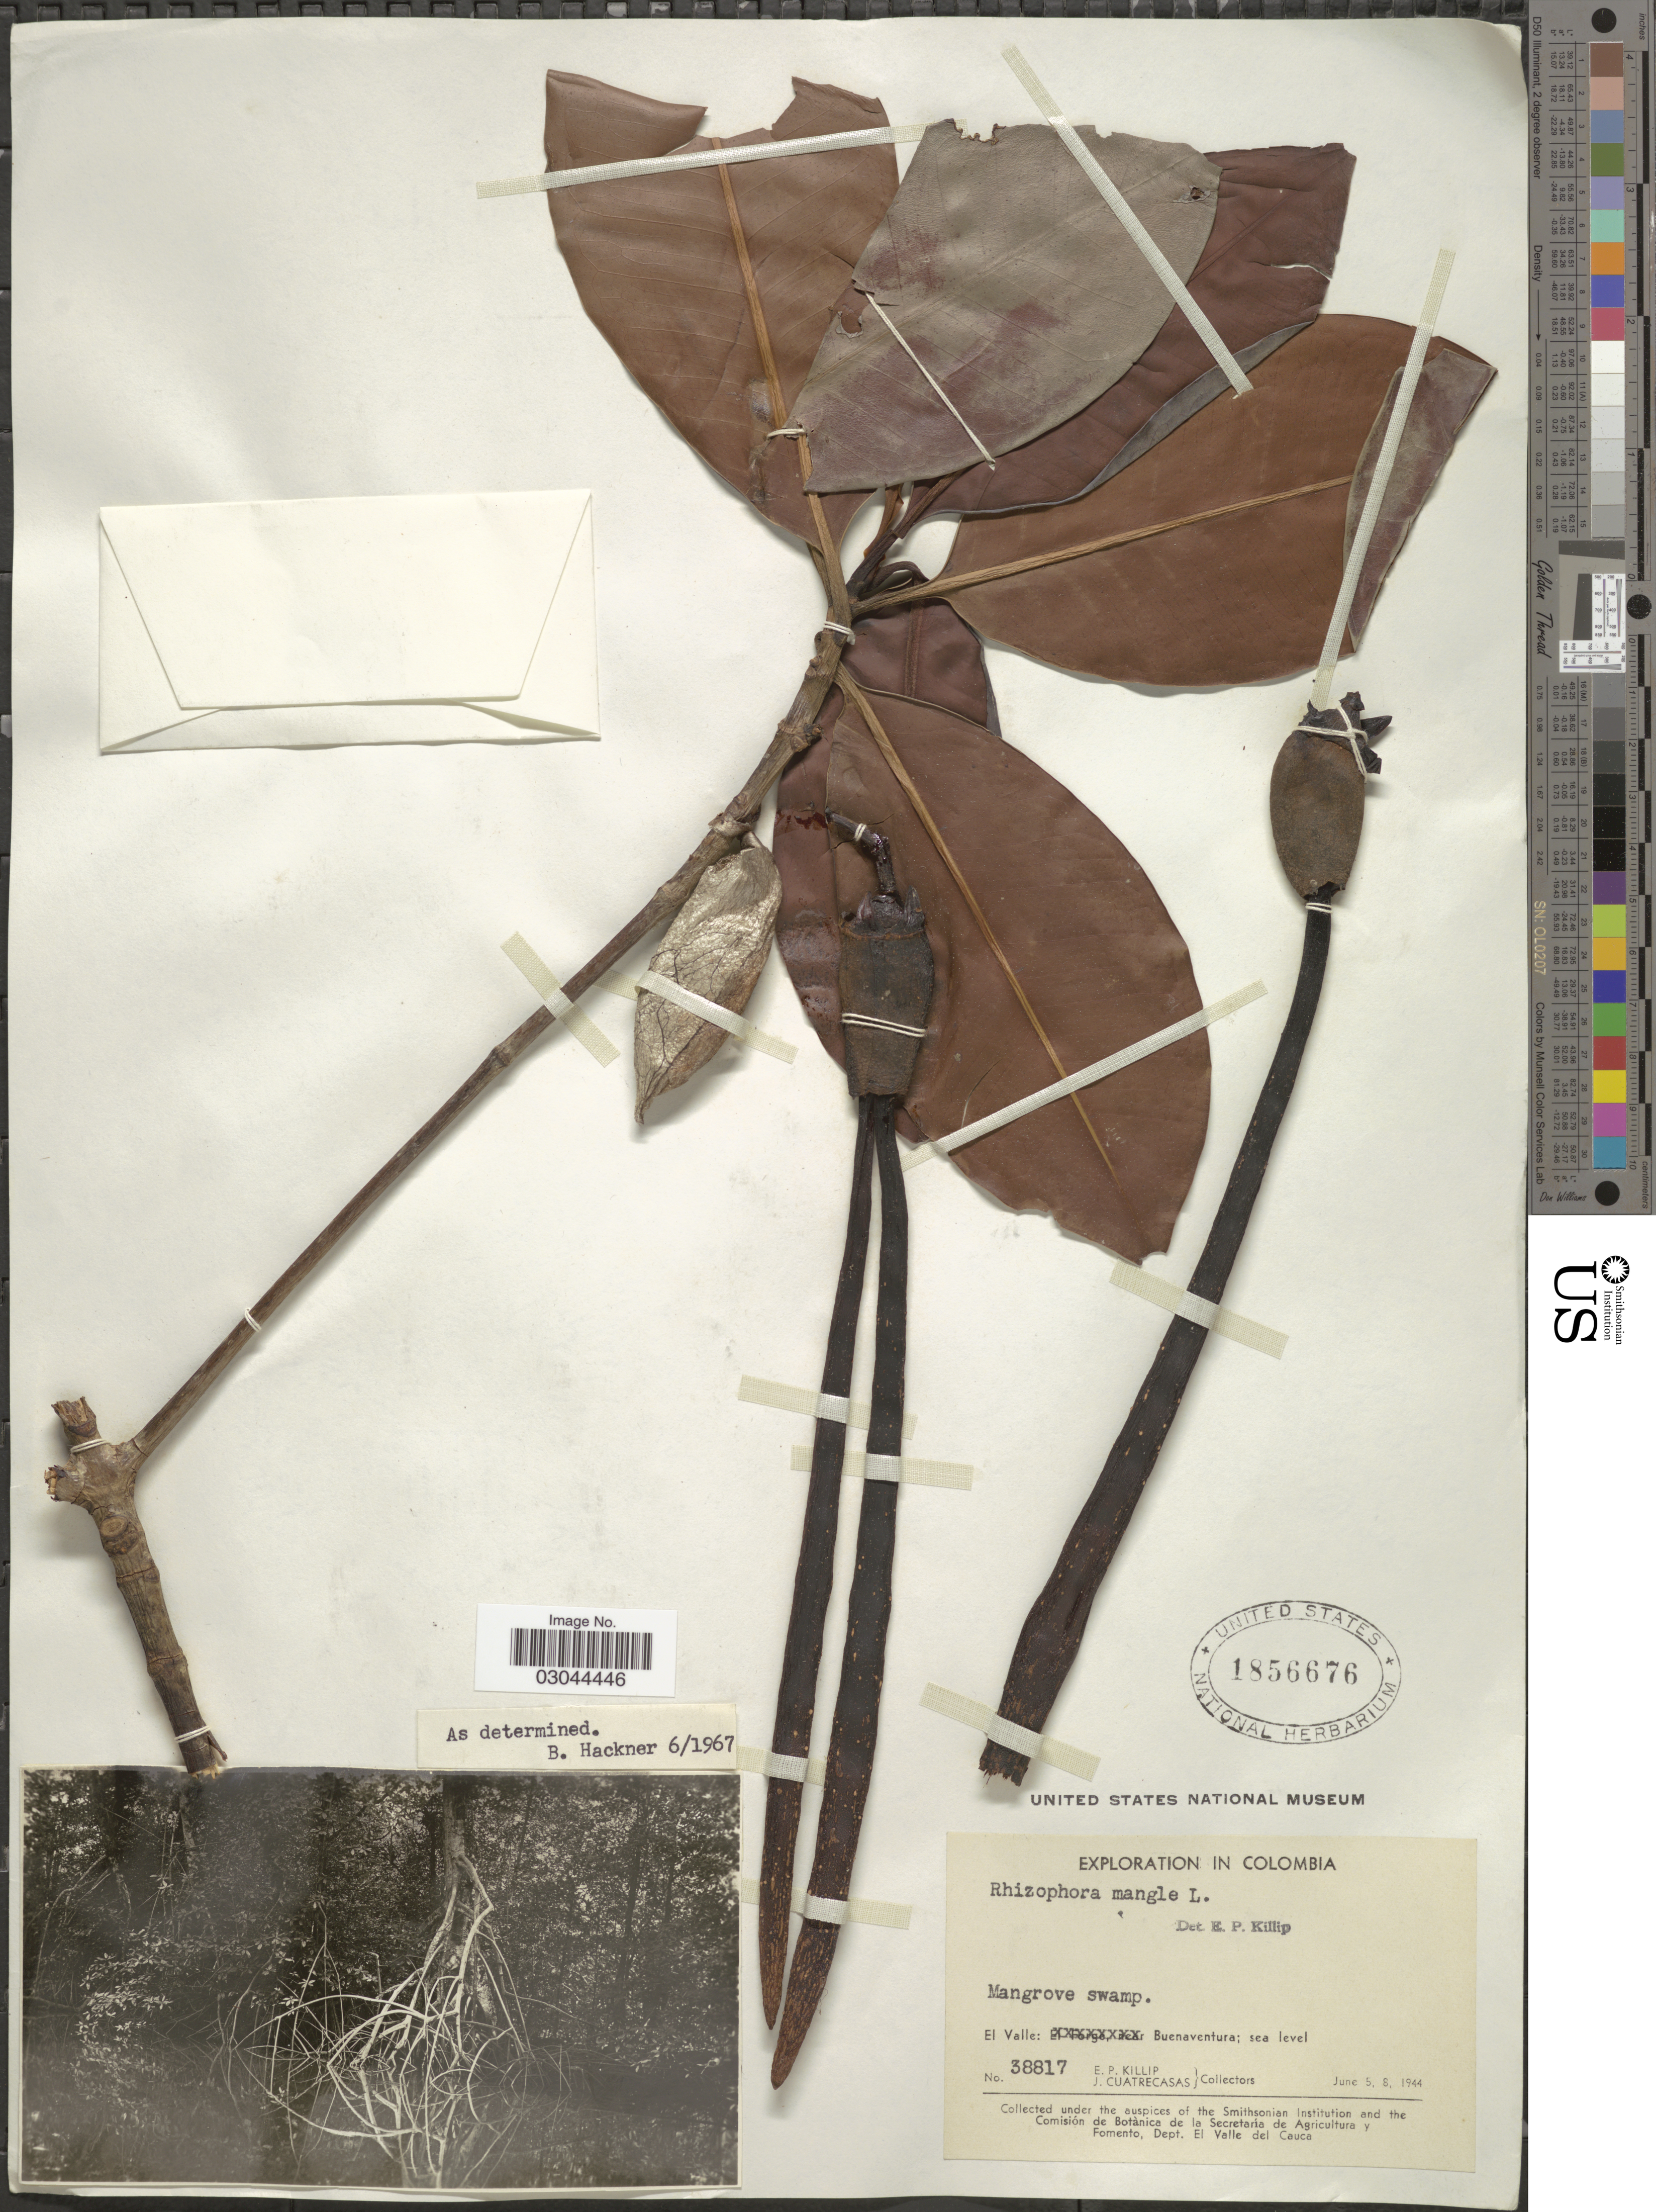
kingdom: Plantae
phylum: Tracheophyta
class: Magnoliopsida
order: Malpighiales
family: Rhizophoraceae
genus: Rhizophora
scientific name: Rhizophora mangle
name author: L.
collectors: E. P. Killip & J. Cuatrecasas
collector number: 38817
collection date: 1944-06-05/1944-06-08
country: Colombia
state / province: Valle del Cauca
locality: El Valle: Buenaventura.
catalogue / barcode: US 1856676